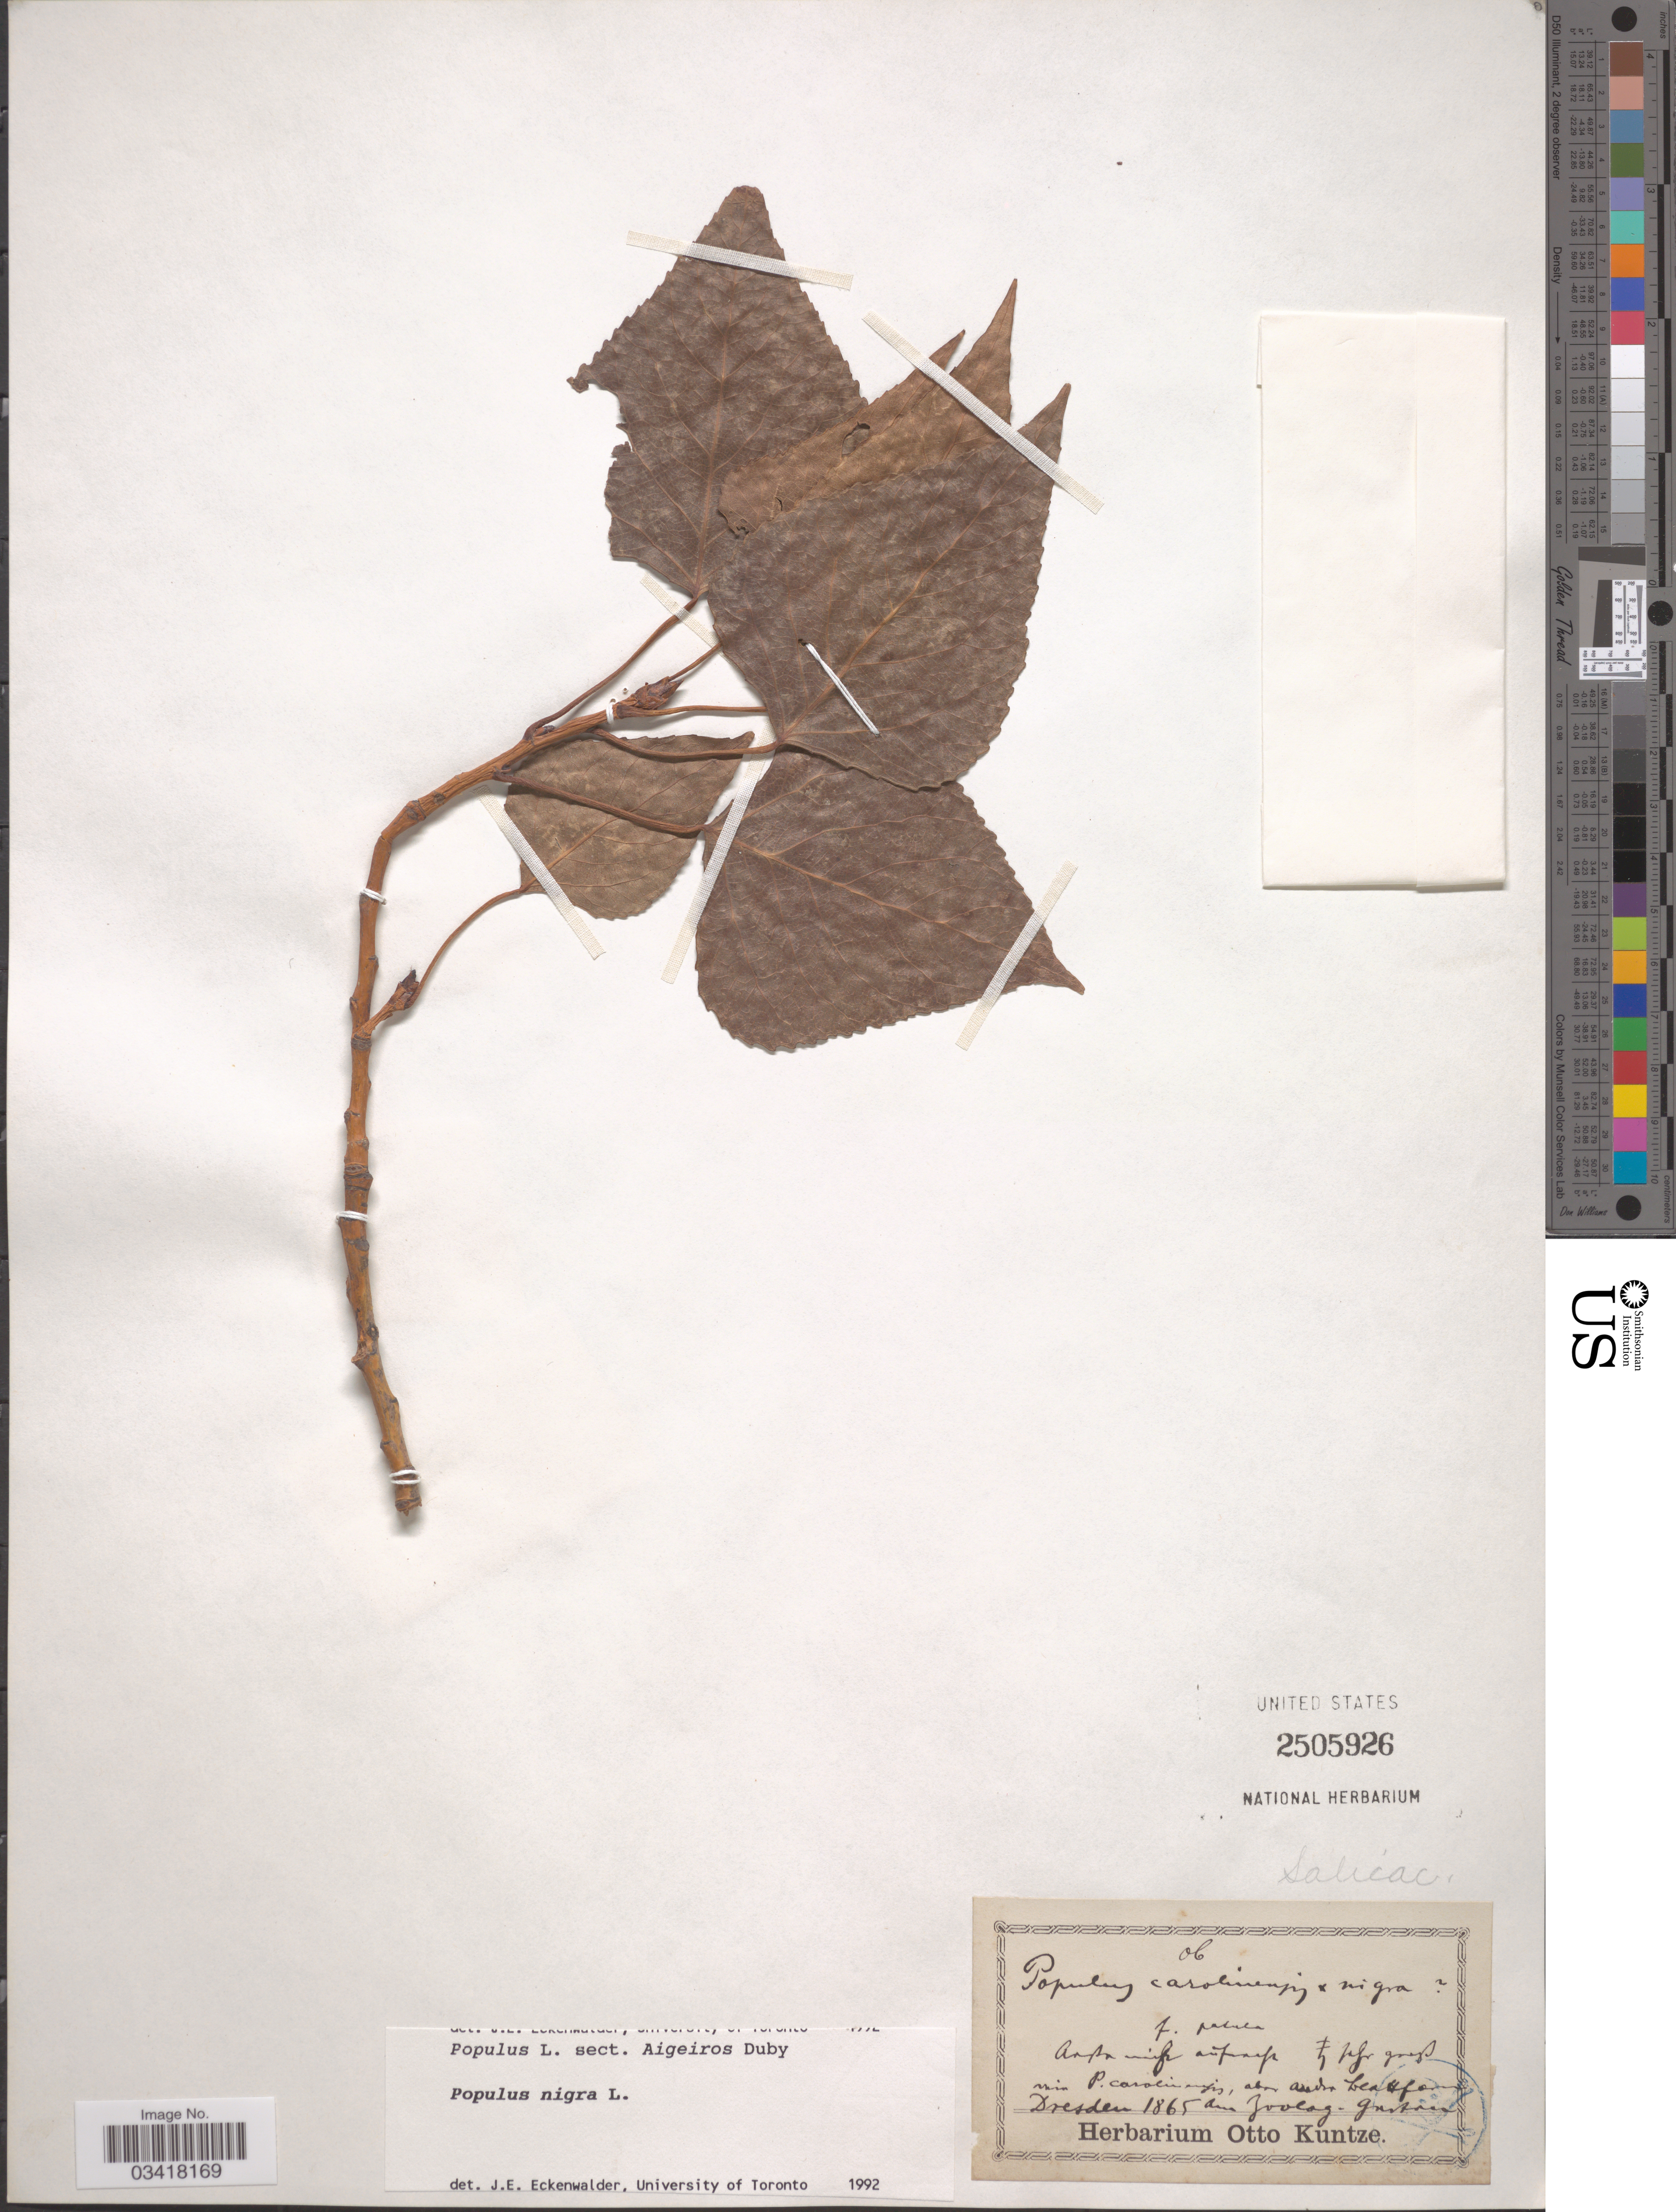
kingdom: Plantae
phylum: Tracheophyta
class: Magnoliopsida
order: Malpighiales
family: Salicaceae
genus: Populus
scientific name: Populus nigra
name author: L.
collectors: ex herb. Otto Kuntze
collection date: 1865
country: Germany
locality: [illegible text] Dresden am Joolag[interpreted] Garten[interpreted].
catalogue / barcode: US 2505926